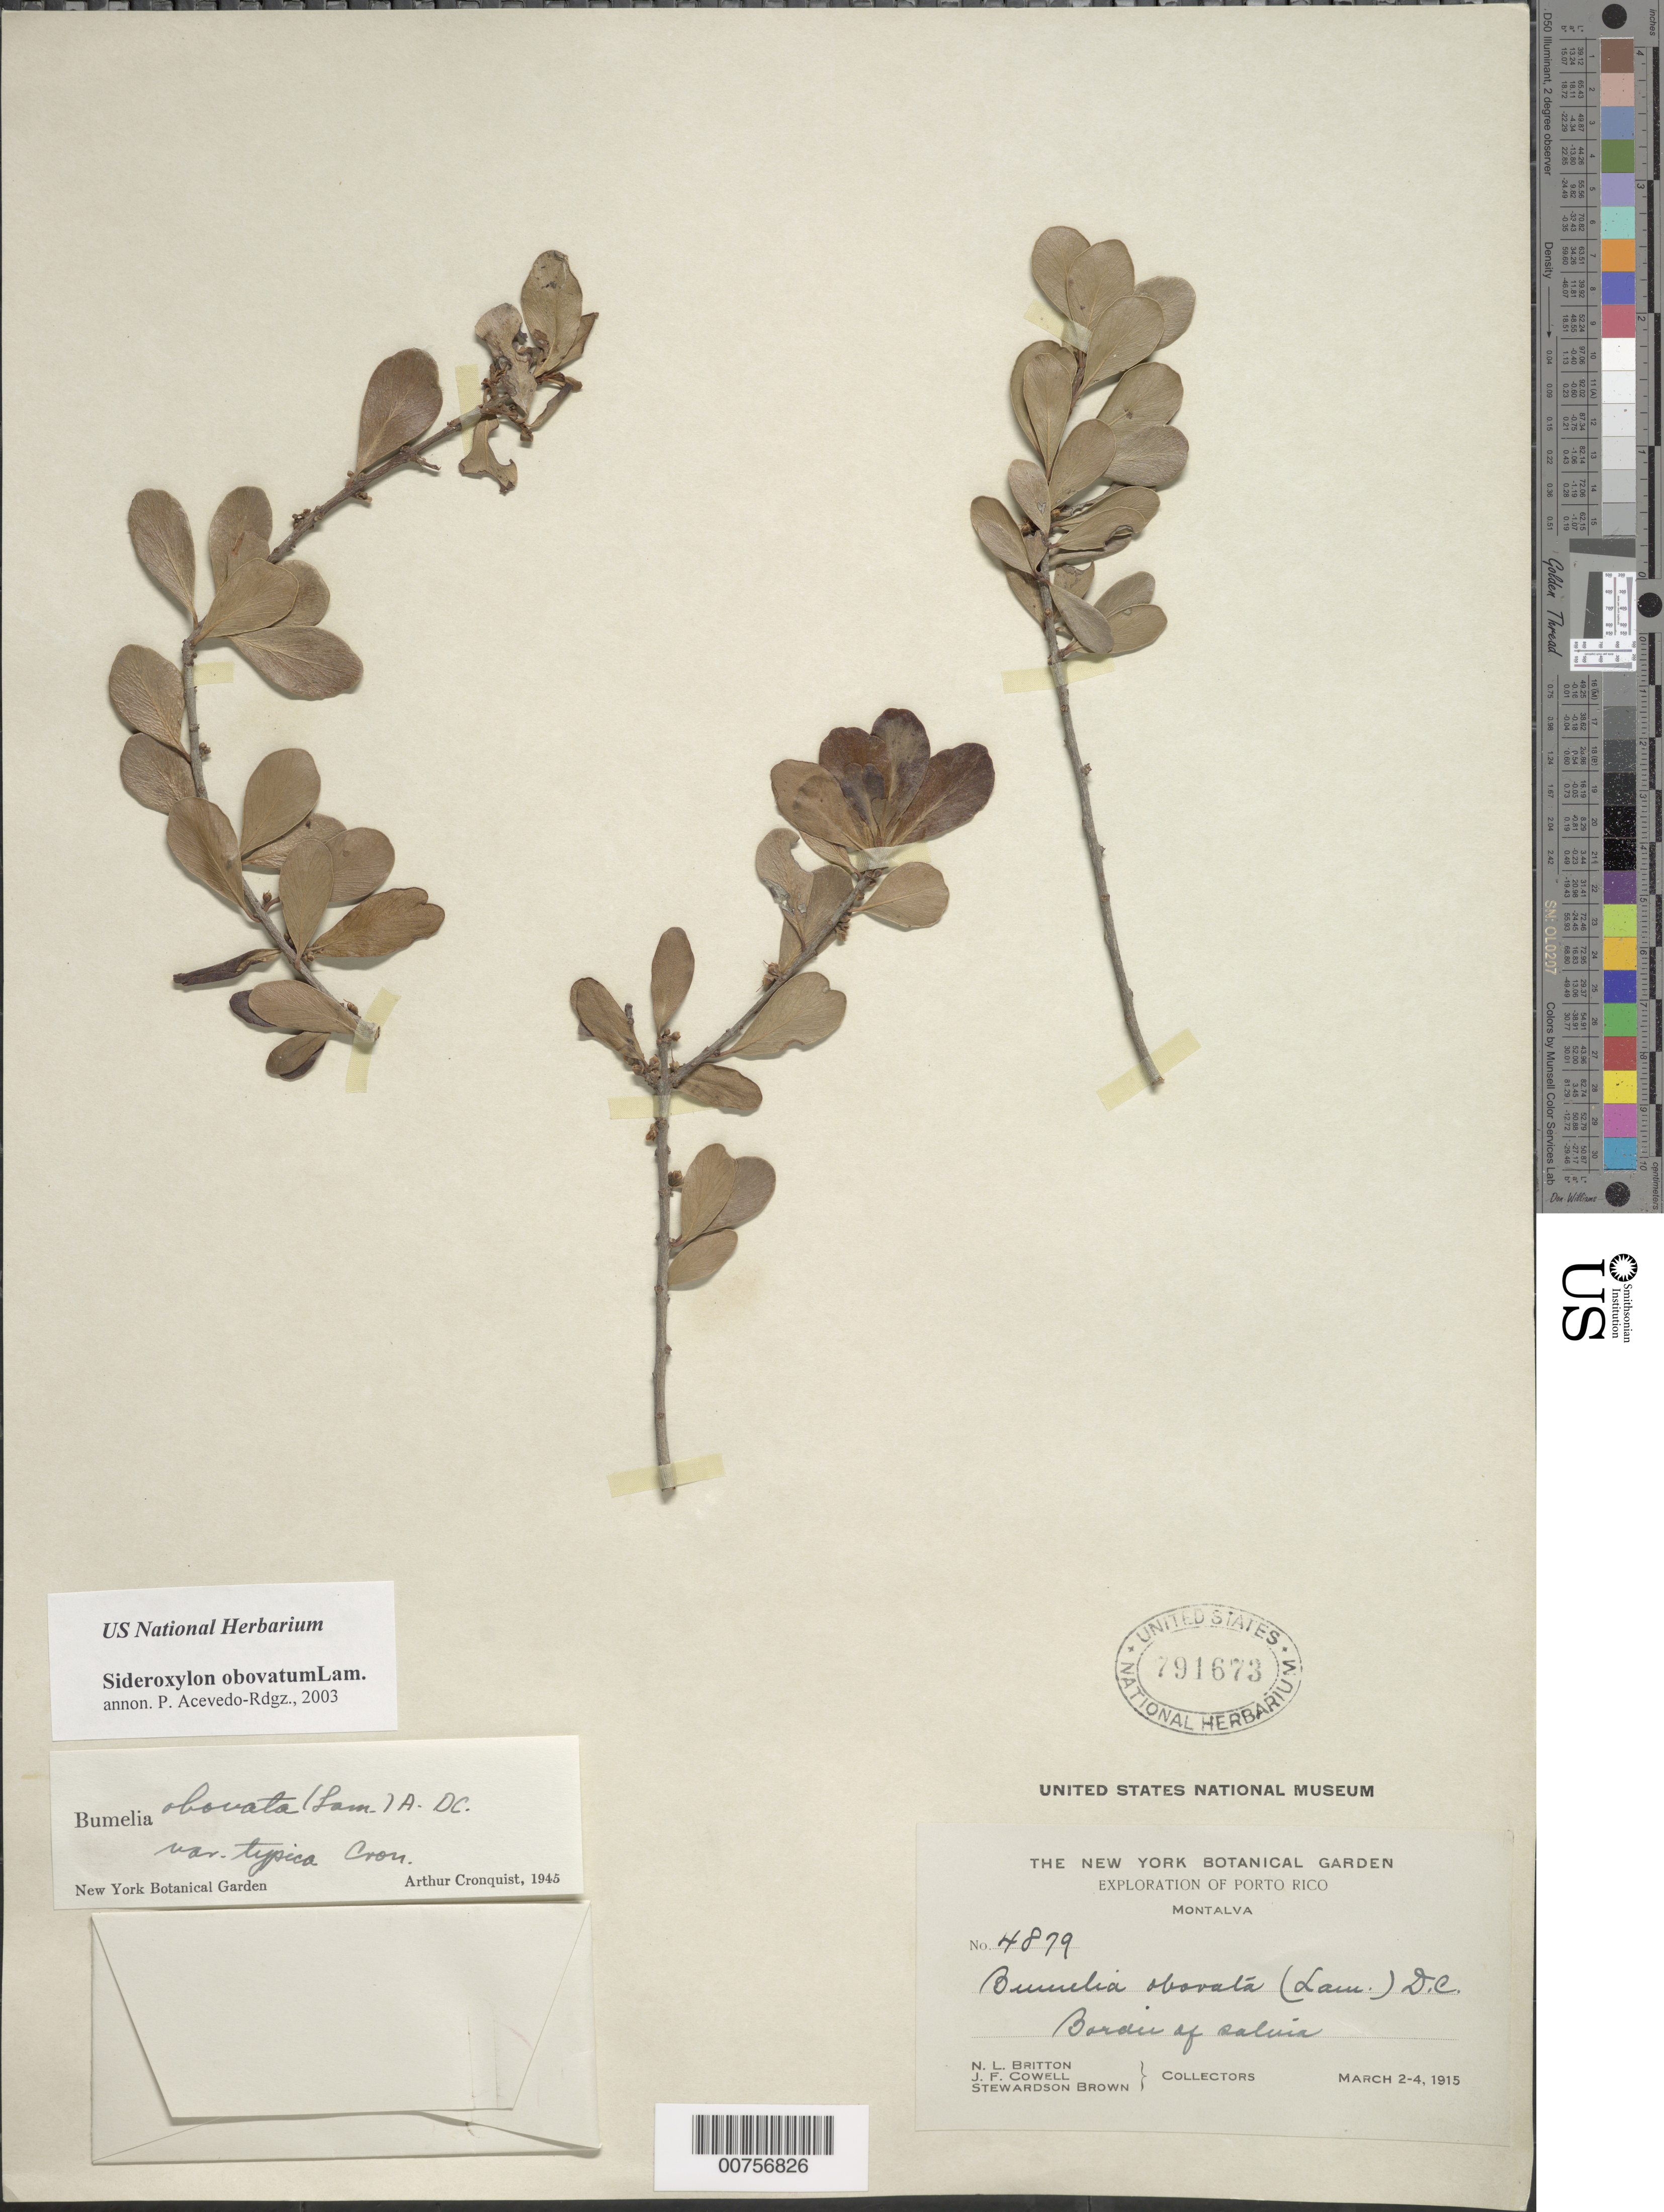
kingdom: Plantae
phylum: Tracheophyta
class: Magnoliopsida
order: Ericales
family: Sapotaceae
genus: Sideroxylon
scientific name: Sideroxylon obovatum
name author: Lam.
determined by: Acevedo-Rodríguez, P., (BOT), Smithsonian Institution - National Museum of Natural History (UNITED STATES)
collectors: N. Britton, J. F. Cowell & S. Brown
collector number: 4879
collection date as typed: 02 Mar 1915 to 04 Mar 1915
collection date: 1915-03-02/1915-03-04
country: Puerto Rico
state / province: Guánica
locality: Montalva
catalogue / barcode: US 791673